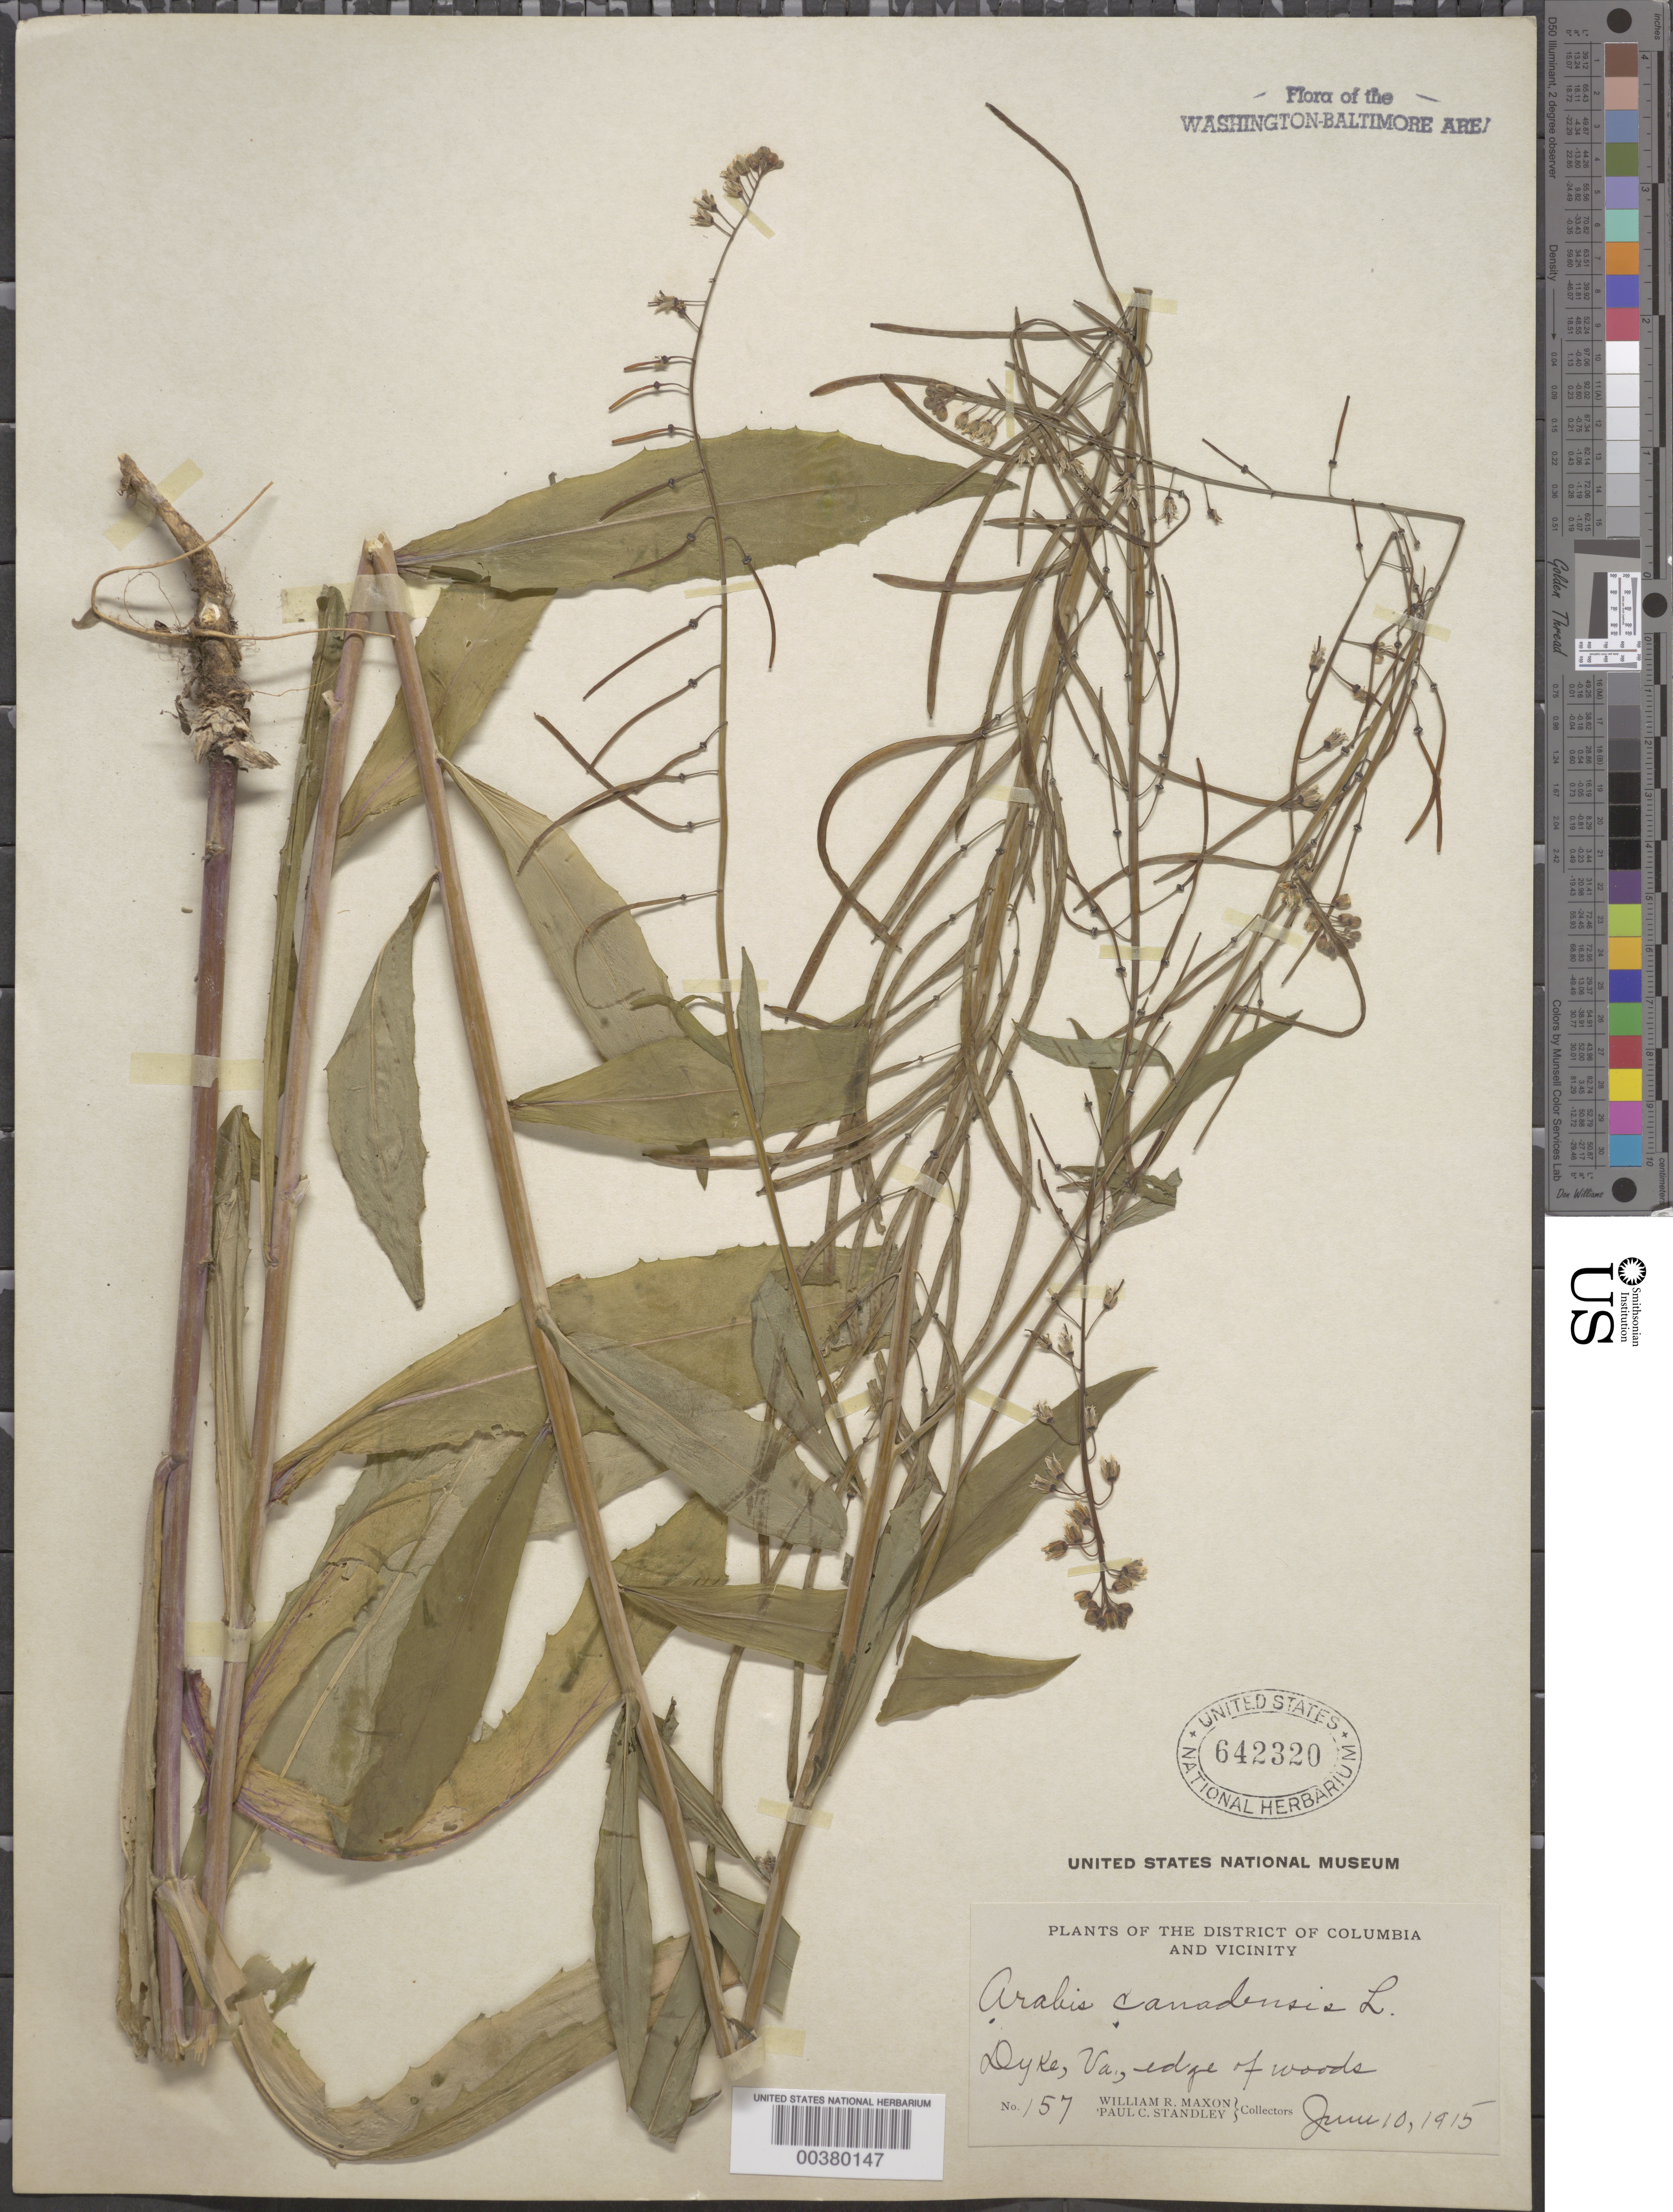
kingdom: Plantae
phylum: Tracheophyta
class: Magnoliopsida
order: Brassicales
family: Brassicaceae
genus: Boechera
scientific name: Boechera canadensis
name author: (L.) Al-Shehbaz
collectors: W. R. Maxon & P. C. Standley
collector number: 157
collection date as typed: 10 Jun 1915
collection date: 1915-06-10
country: United States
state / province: Virginia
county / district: Fairfax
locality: Dyke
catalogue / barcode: US 642320